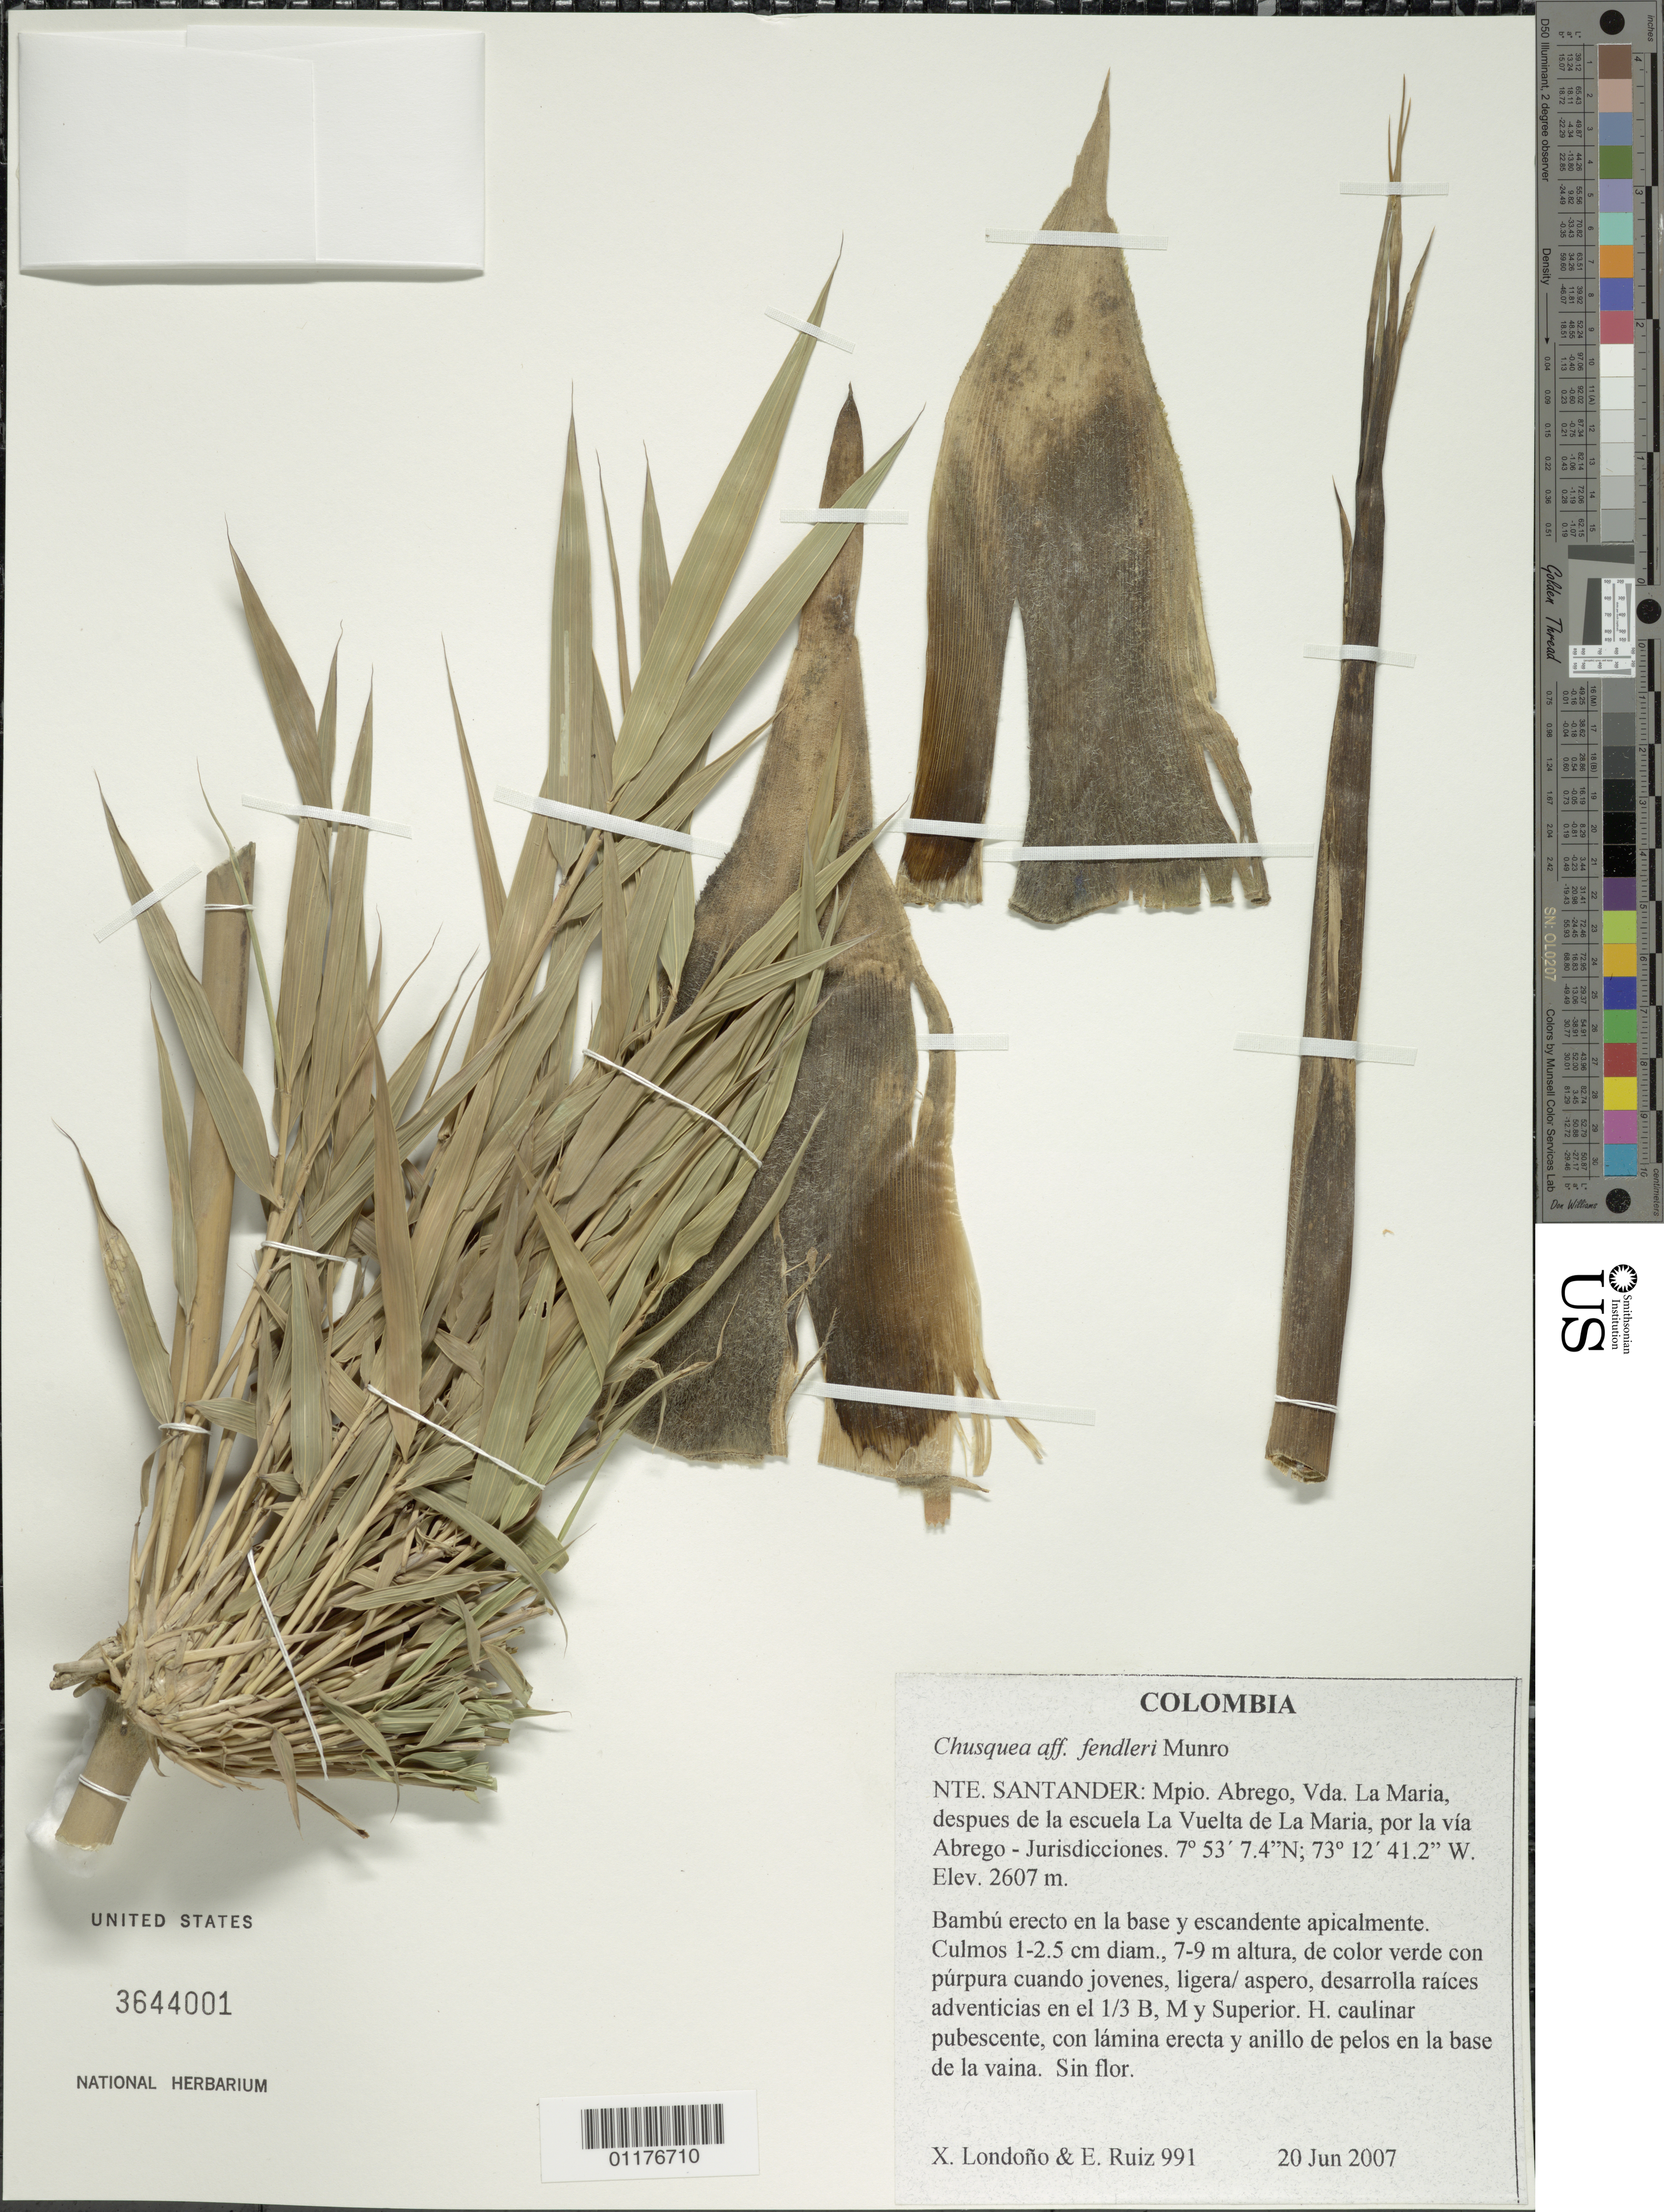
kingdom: Plantae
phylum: Tracheophyta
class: Liliopsida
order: Poales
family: Poaceae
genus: Chusquea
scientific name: Chusquea fendleri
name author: Munro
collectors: X. Londoño & E. Ruiz de Clavijo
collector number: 991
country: Colombia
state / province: Santander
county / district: Abrego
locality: Vda. La Maria despues de la escuela La Vuelta de La Maria, por la via Abrego - Jurisdicciones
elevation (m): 2607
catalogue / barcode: US 3644001